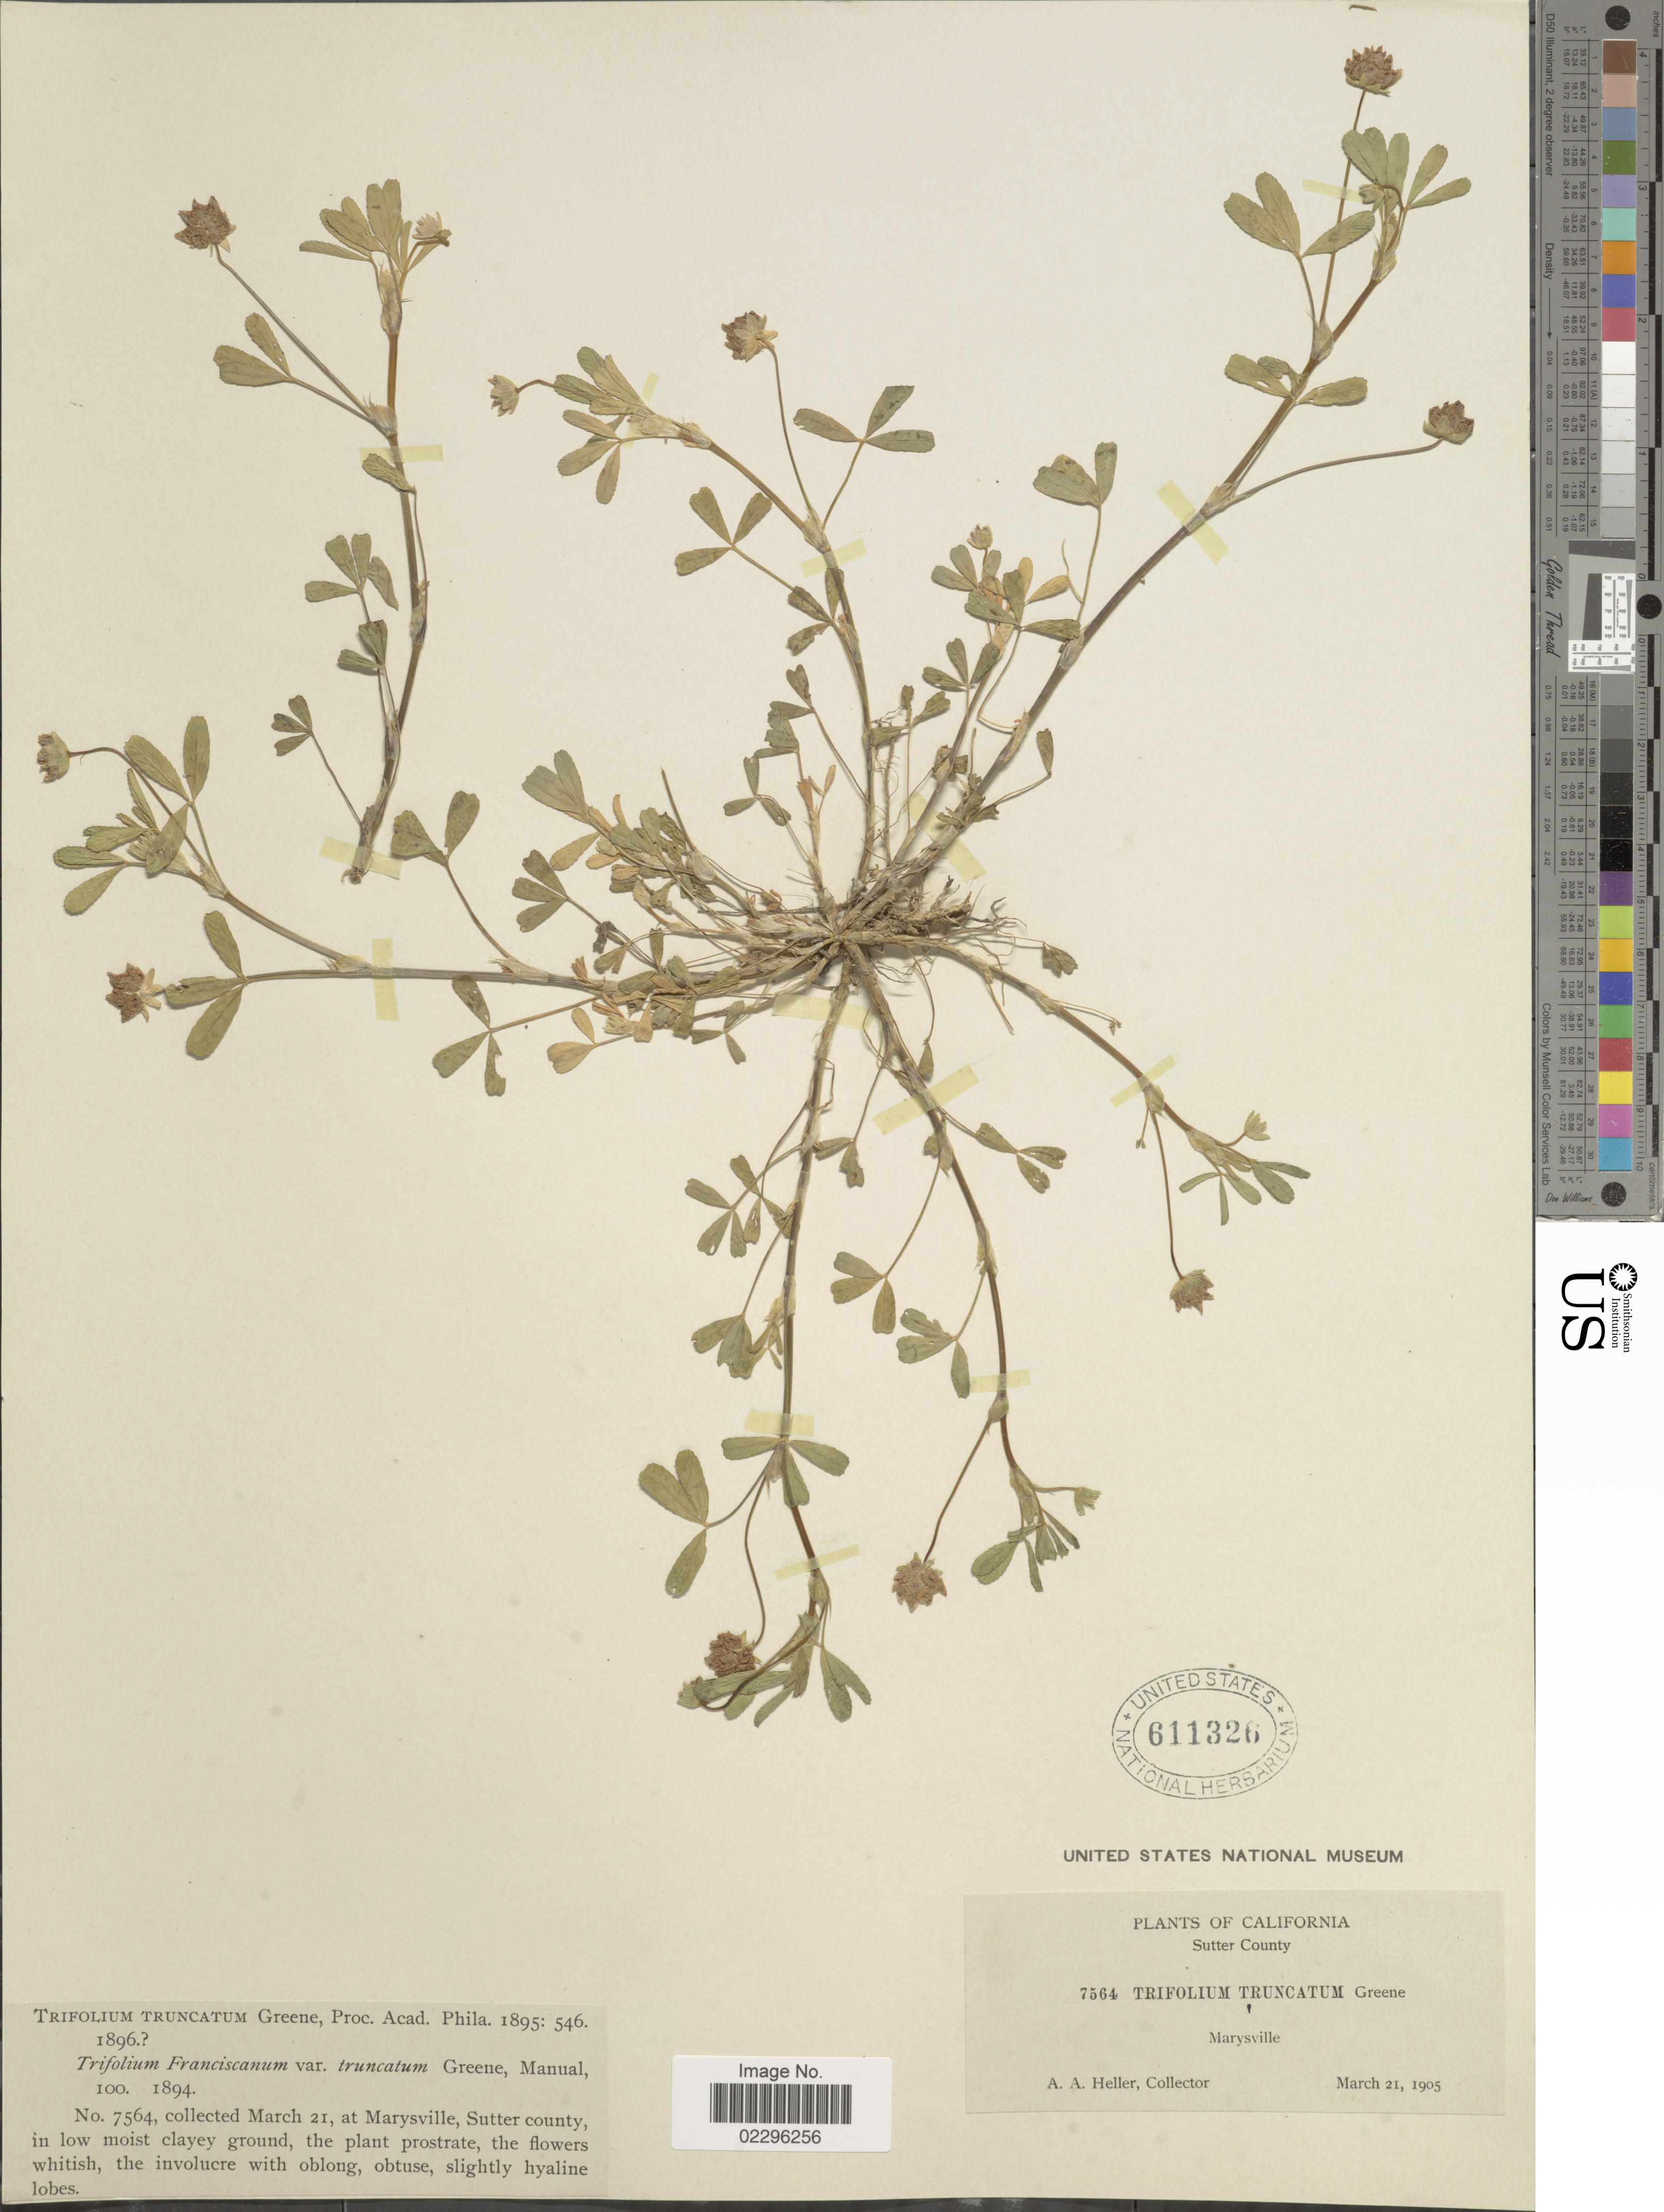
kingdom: Plantae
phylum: Tracheophyta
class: Magnoliopsida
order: Fabales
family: Fabaceae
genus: Trifolium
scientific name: Trifolium depauperatum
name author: Desv.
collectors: A. A. Heller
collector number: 7564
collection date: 1905-03-21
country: United States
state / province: California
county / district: Sutter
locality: Sutter County. Marysville.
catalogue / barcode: US 611326